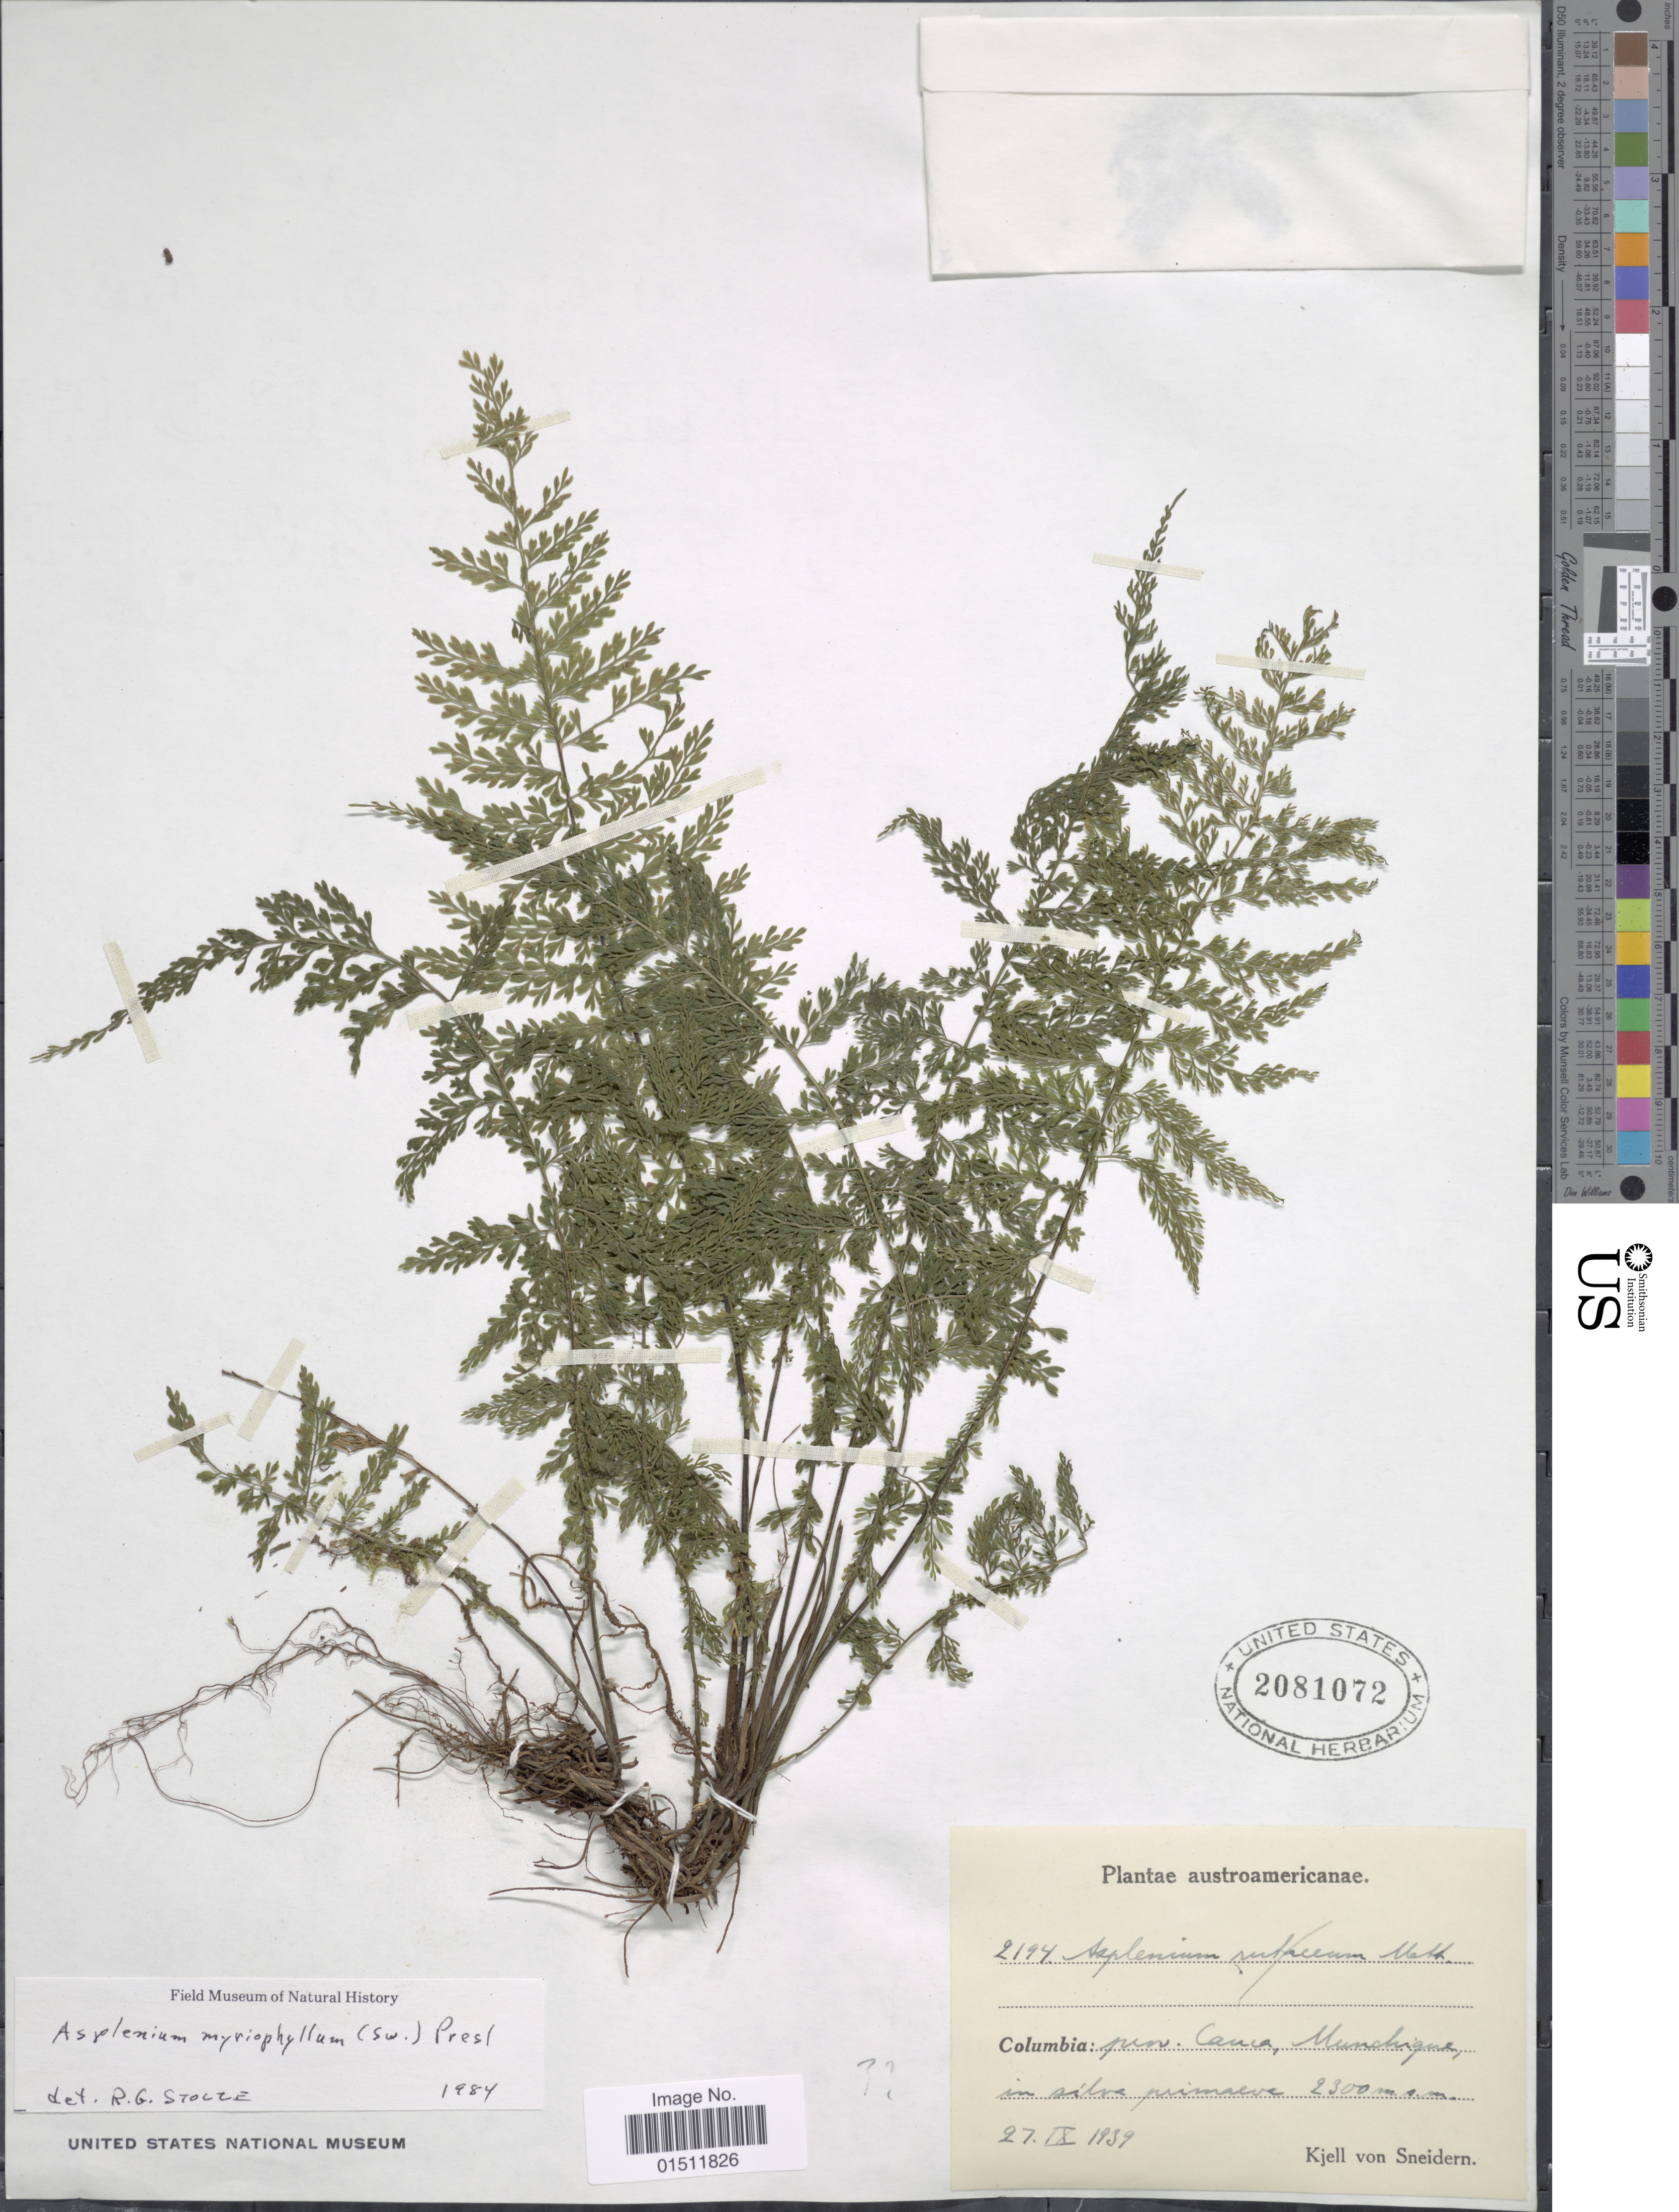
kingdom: Plantae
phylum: Tracheophyta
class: Polypodiopsida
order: Polypodiales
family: Aspleniaceae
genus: Asplenium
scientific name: Asplenium myriophyllum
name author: (Sw.) C. Presl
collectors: K. von Sneidern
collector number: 2194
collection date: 1939-09-27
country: Colombia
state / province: Cauca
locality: Munchique in silva primaeve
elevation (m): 2300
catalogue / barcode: US 2081072